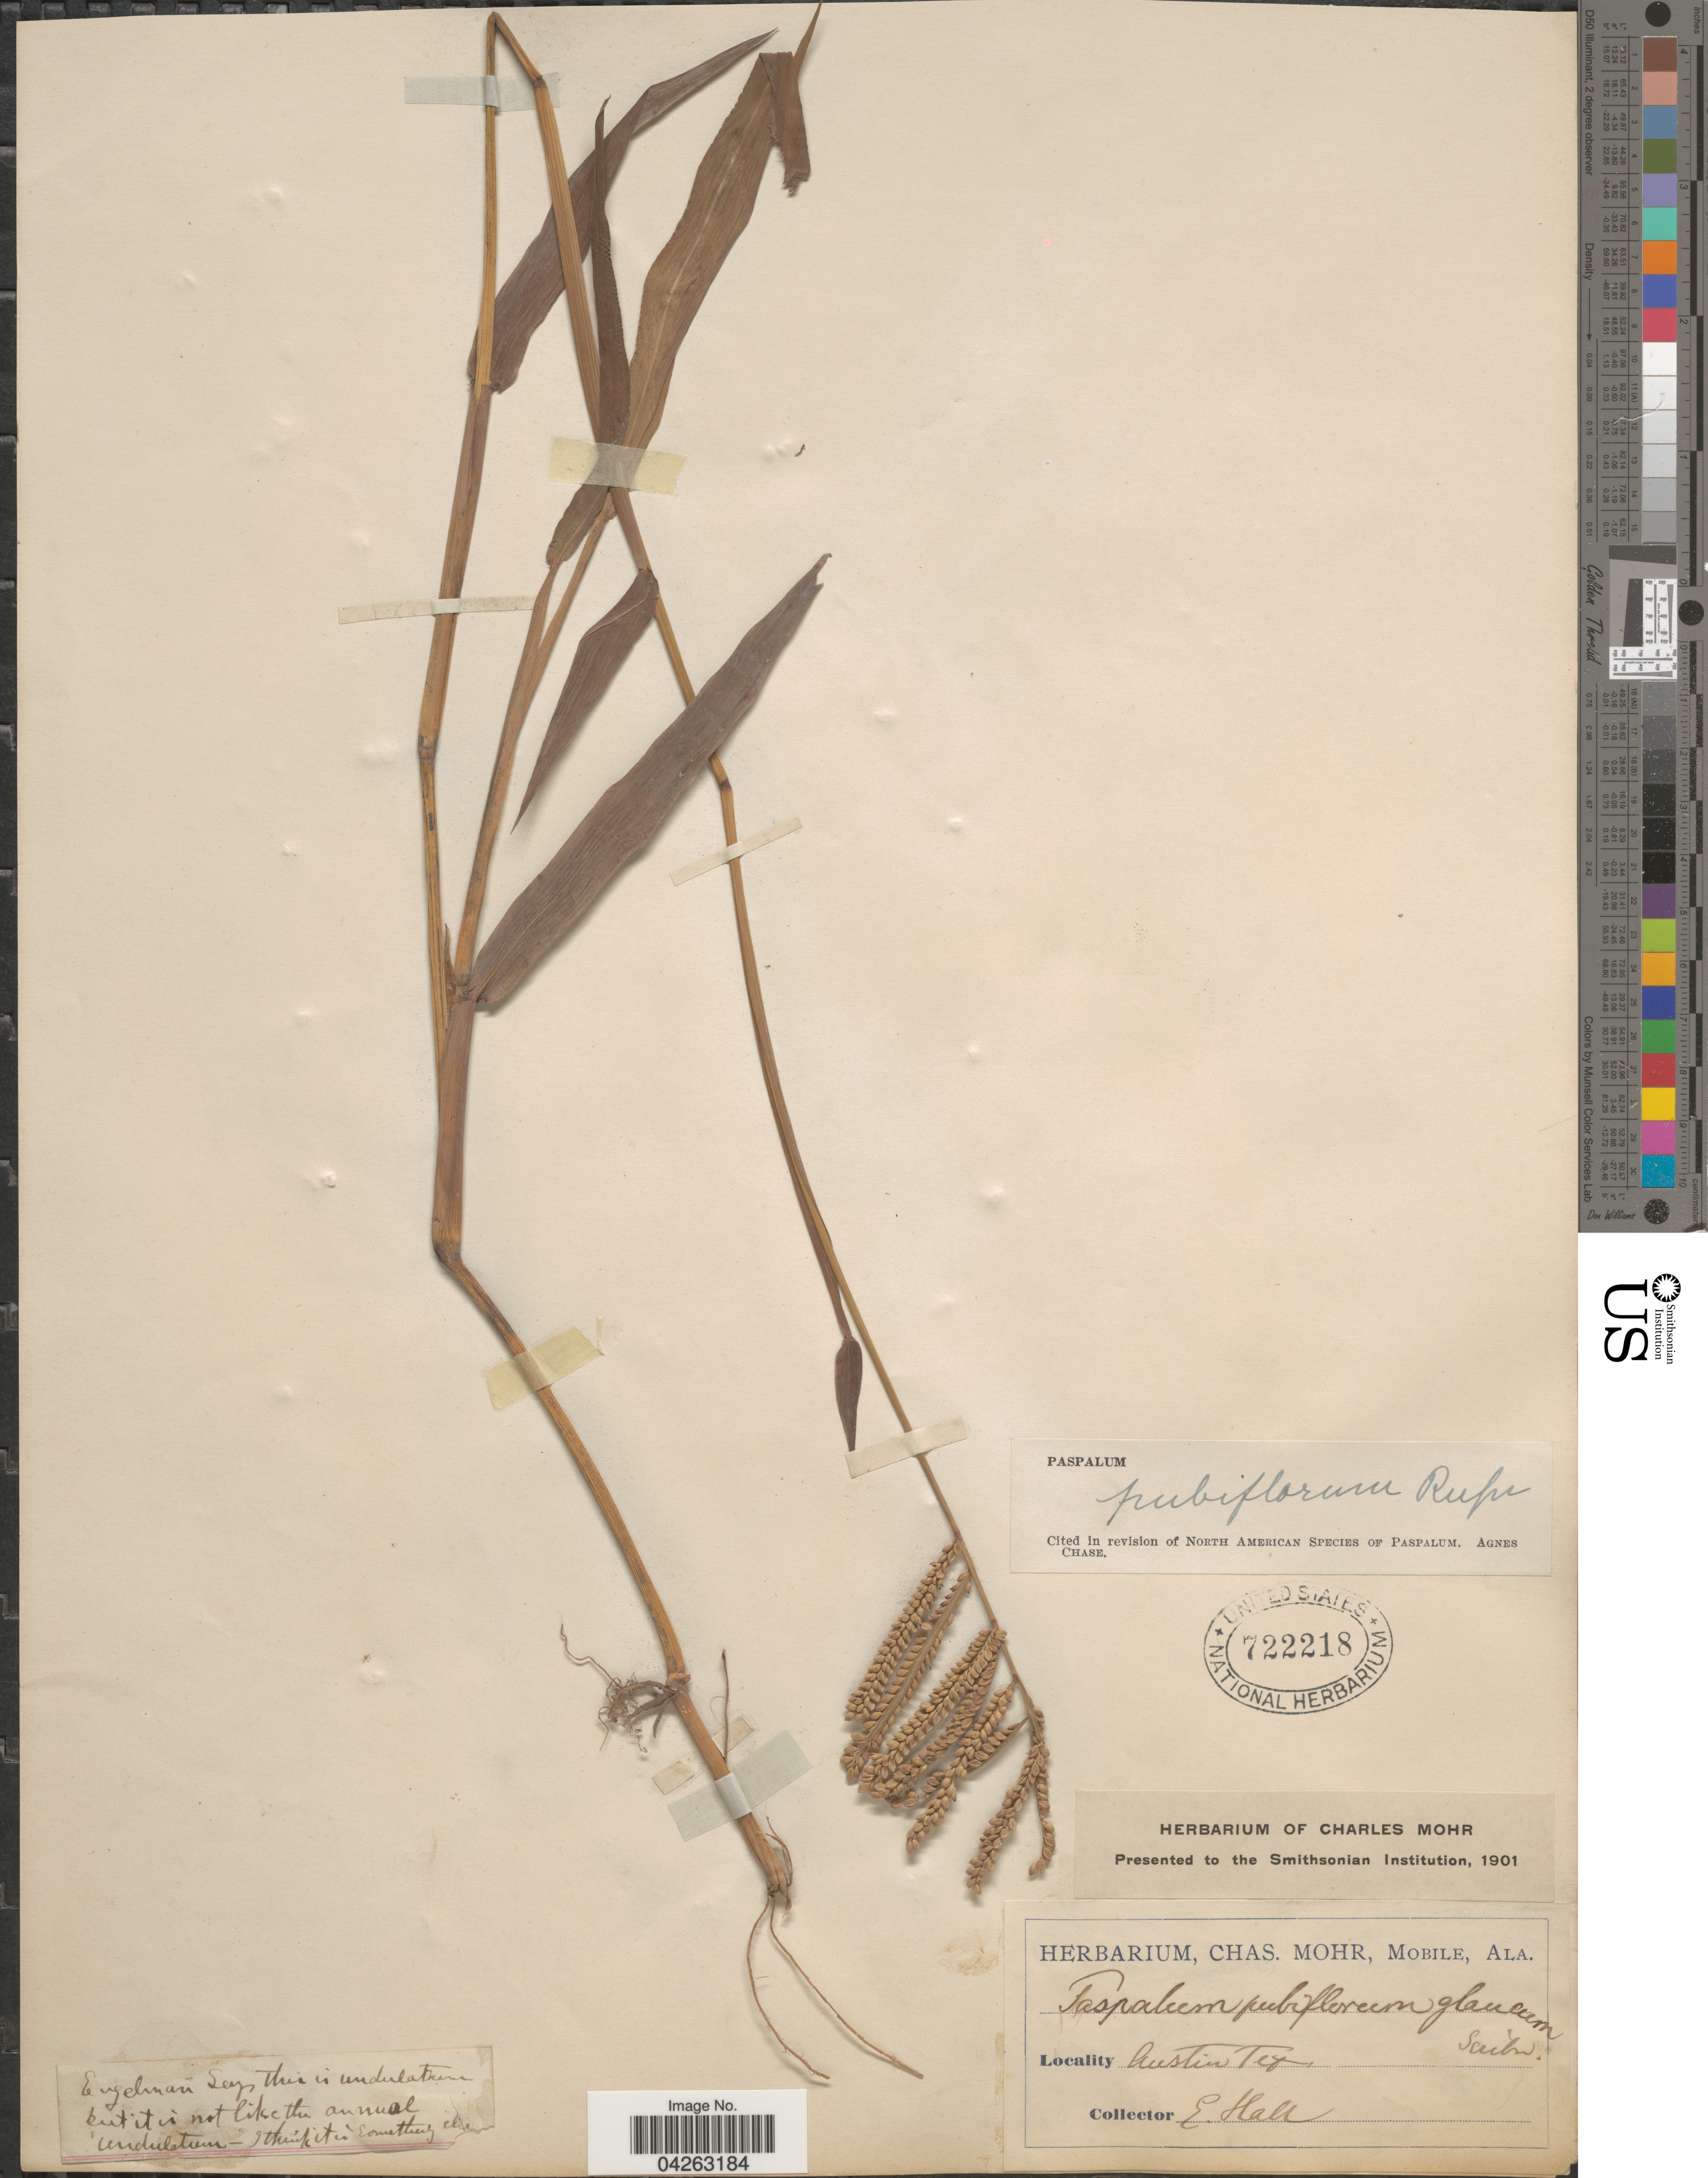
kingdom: Plantae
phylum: Tracheophyta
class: Liliopsida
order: Poales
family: Poaceae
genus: Paspalum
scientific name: Paspalum pubiflorum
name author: Rupr. ex E. Fourn.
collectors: E. Hall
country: United States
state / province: Texas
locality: Austin.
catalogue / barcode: US 722218